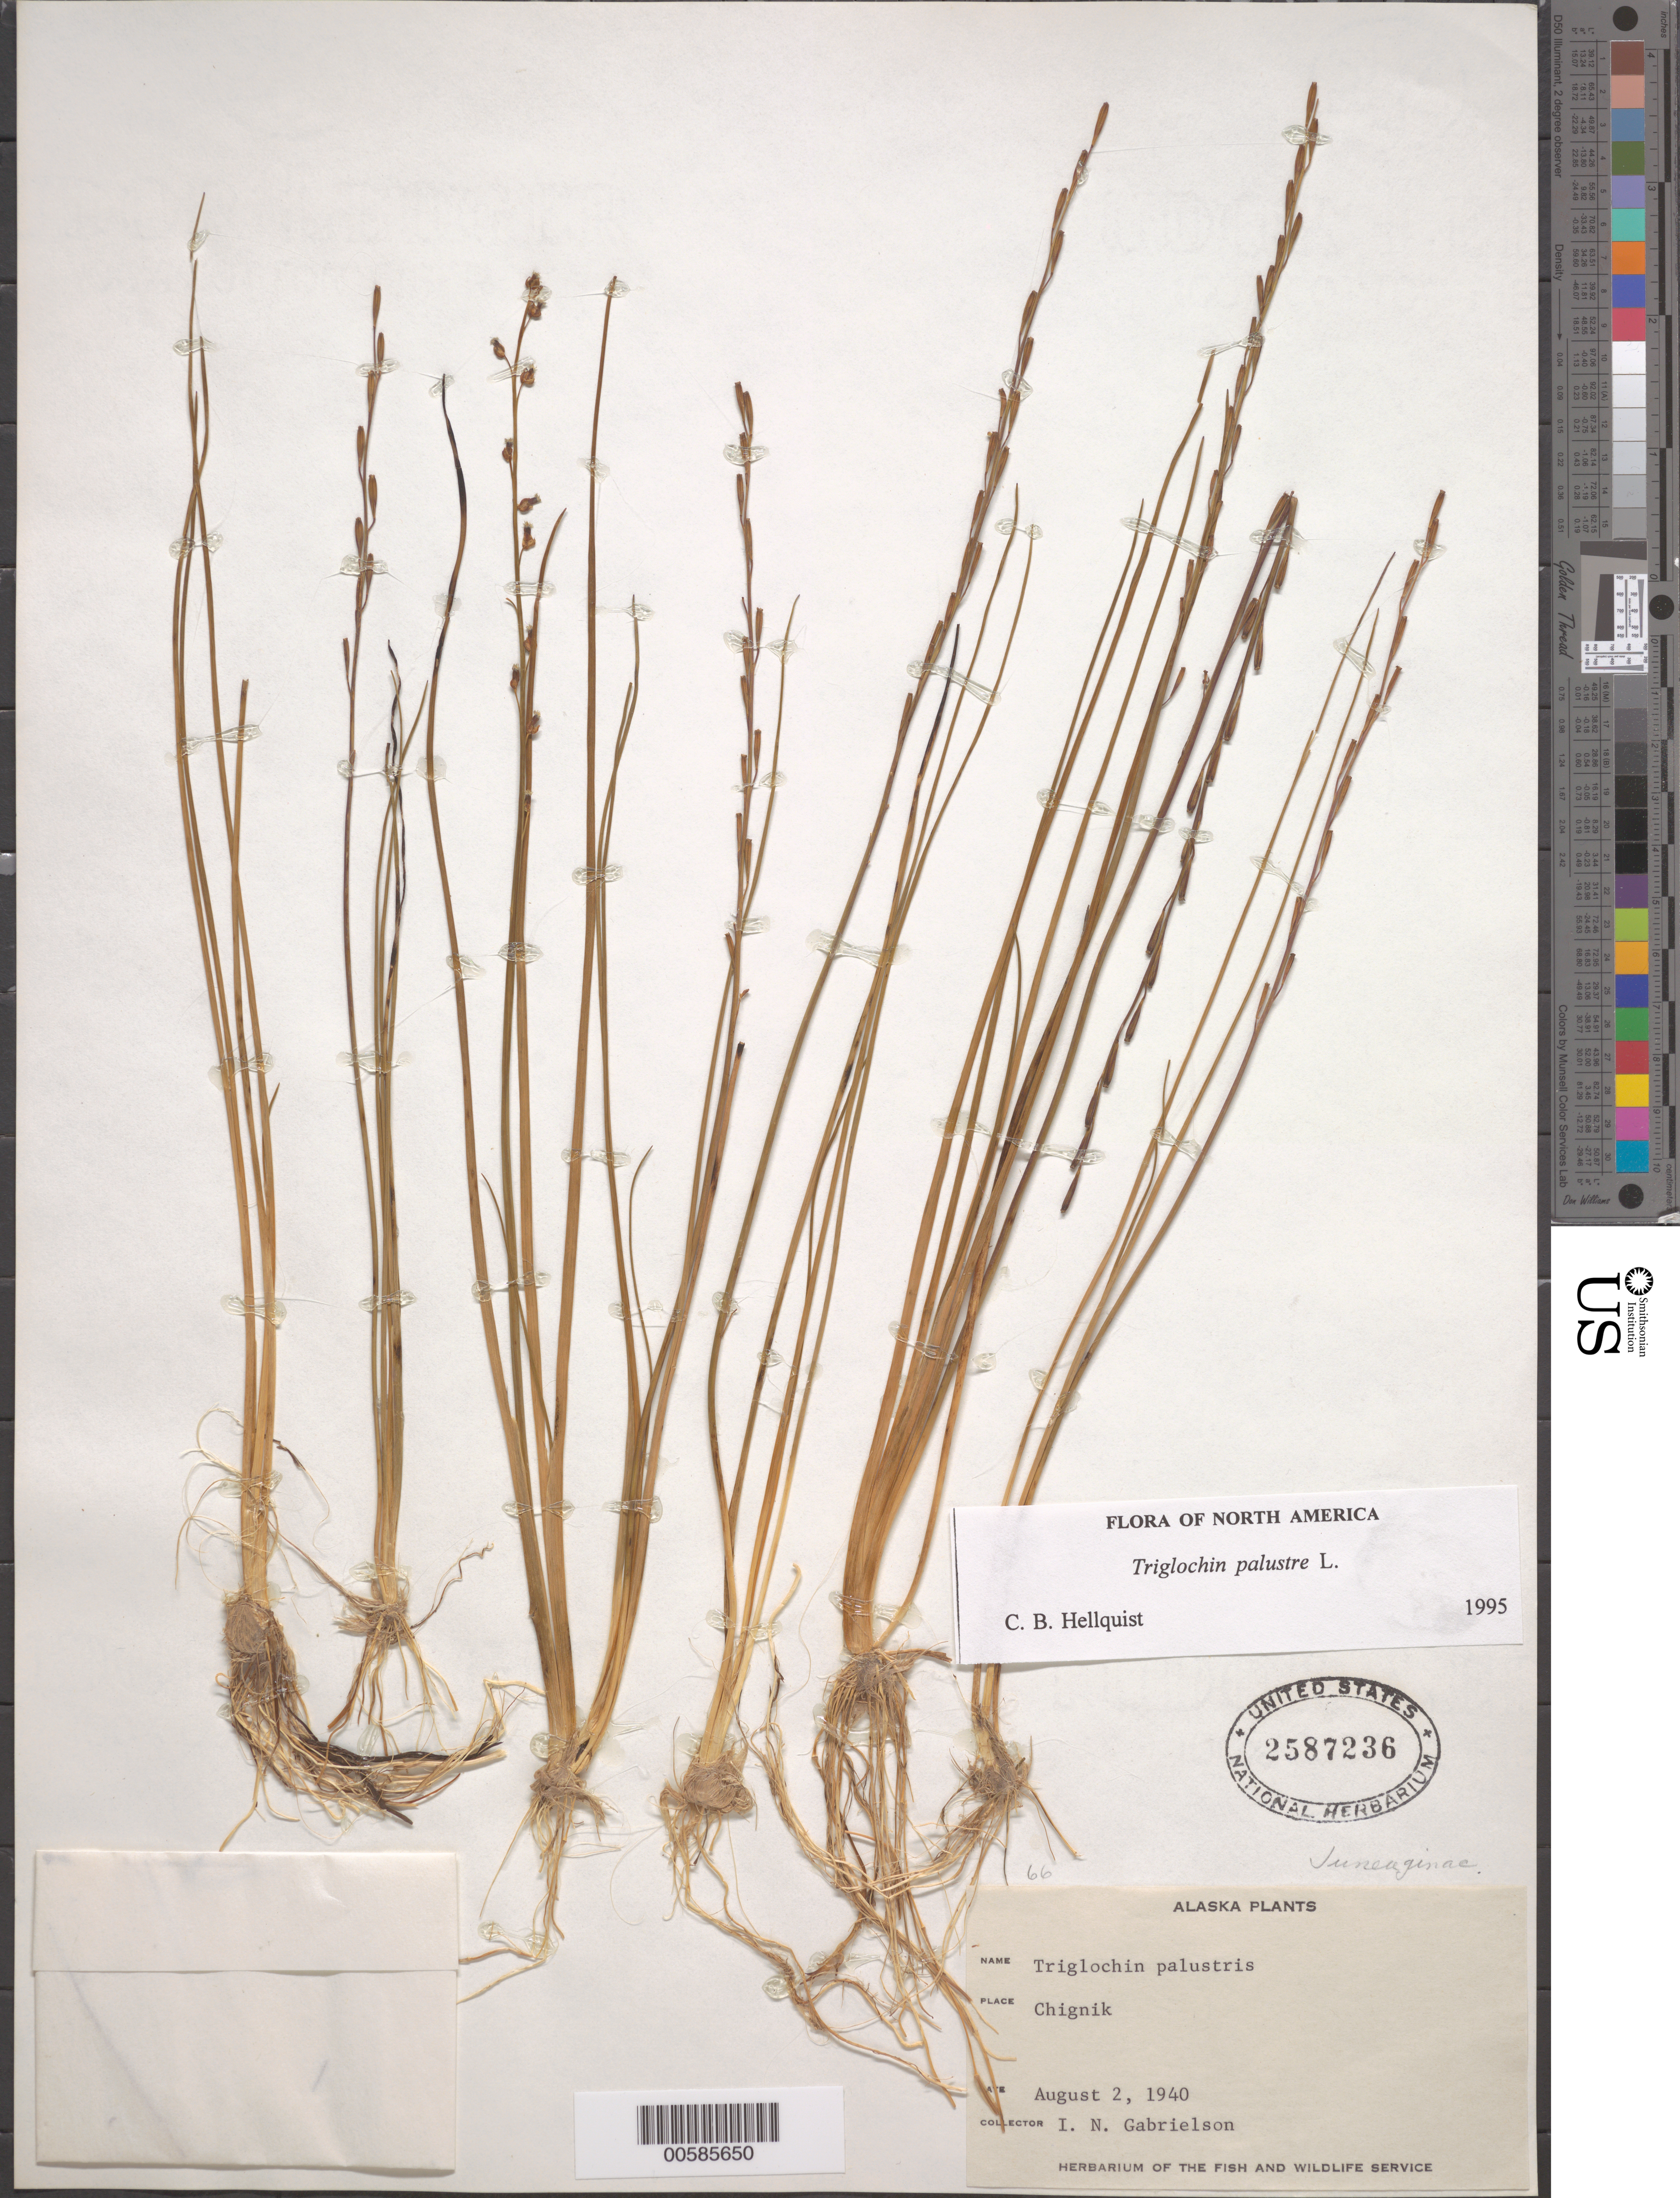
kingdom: Plantae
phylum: Tracheophyta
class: Liliopsida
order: Alismatales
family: Juncaginaceae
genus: Triglochin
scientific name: Triglochin palustris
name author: L.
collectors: I. Gabrielson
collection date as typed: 02 Aug 1940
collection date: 1940-08-02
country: United States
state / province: Alaska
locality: Chignik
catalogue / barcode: US 2587236